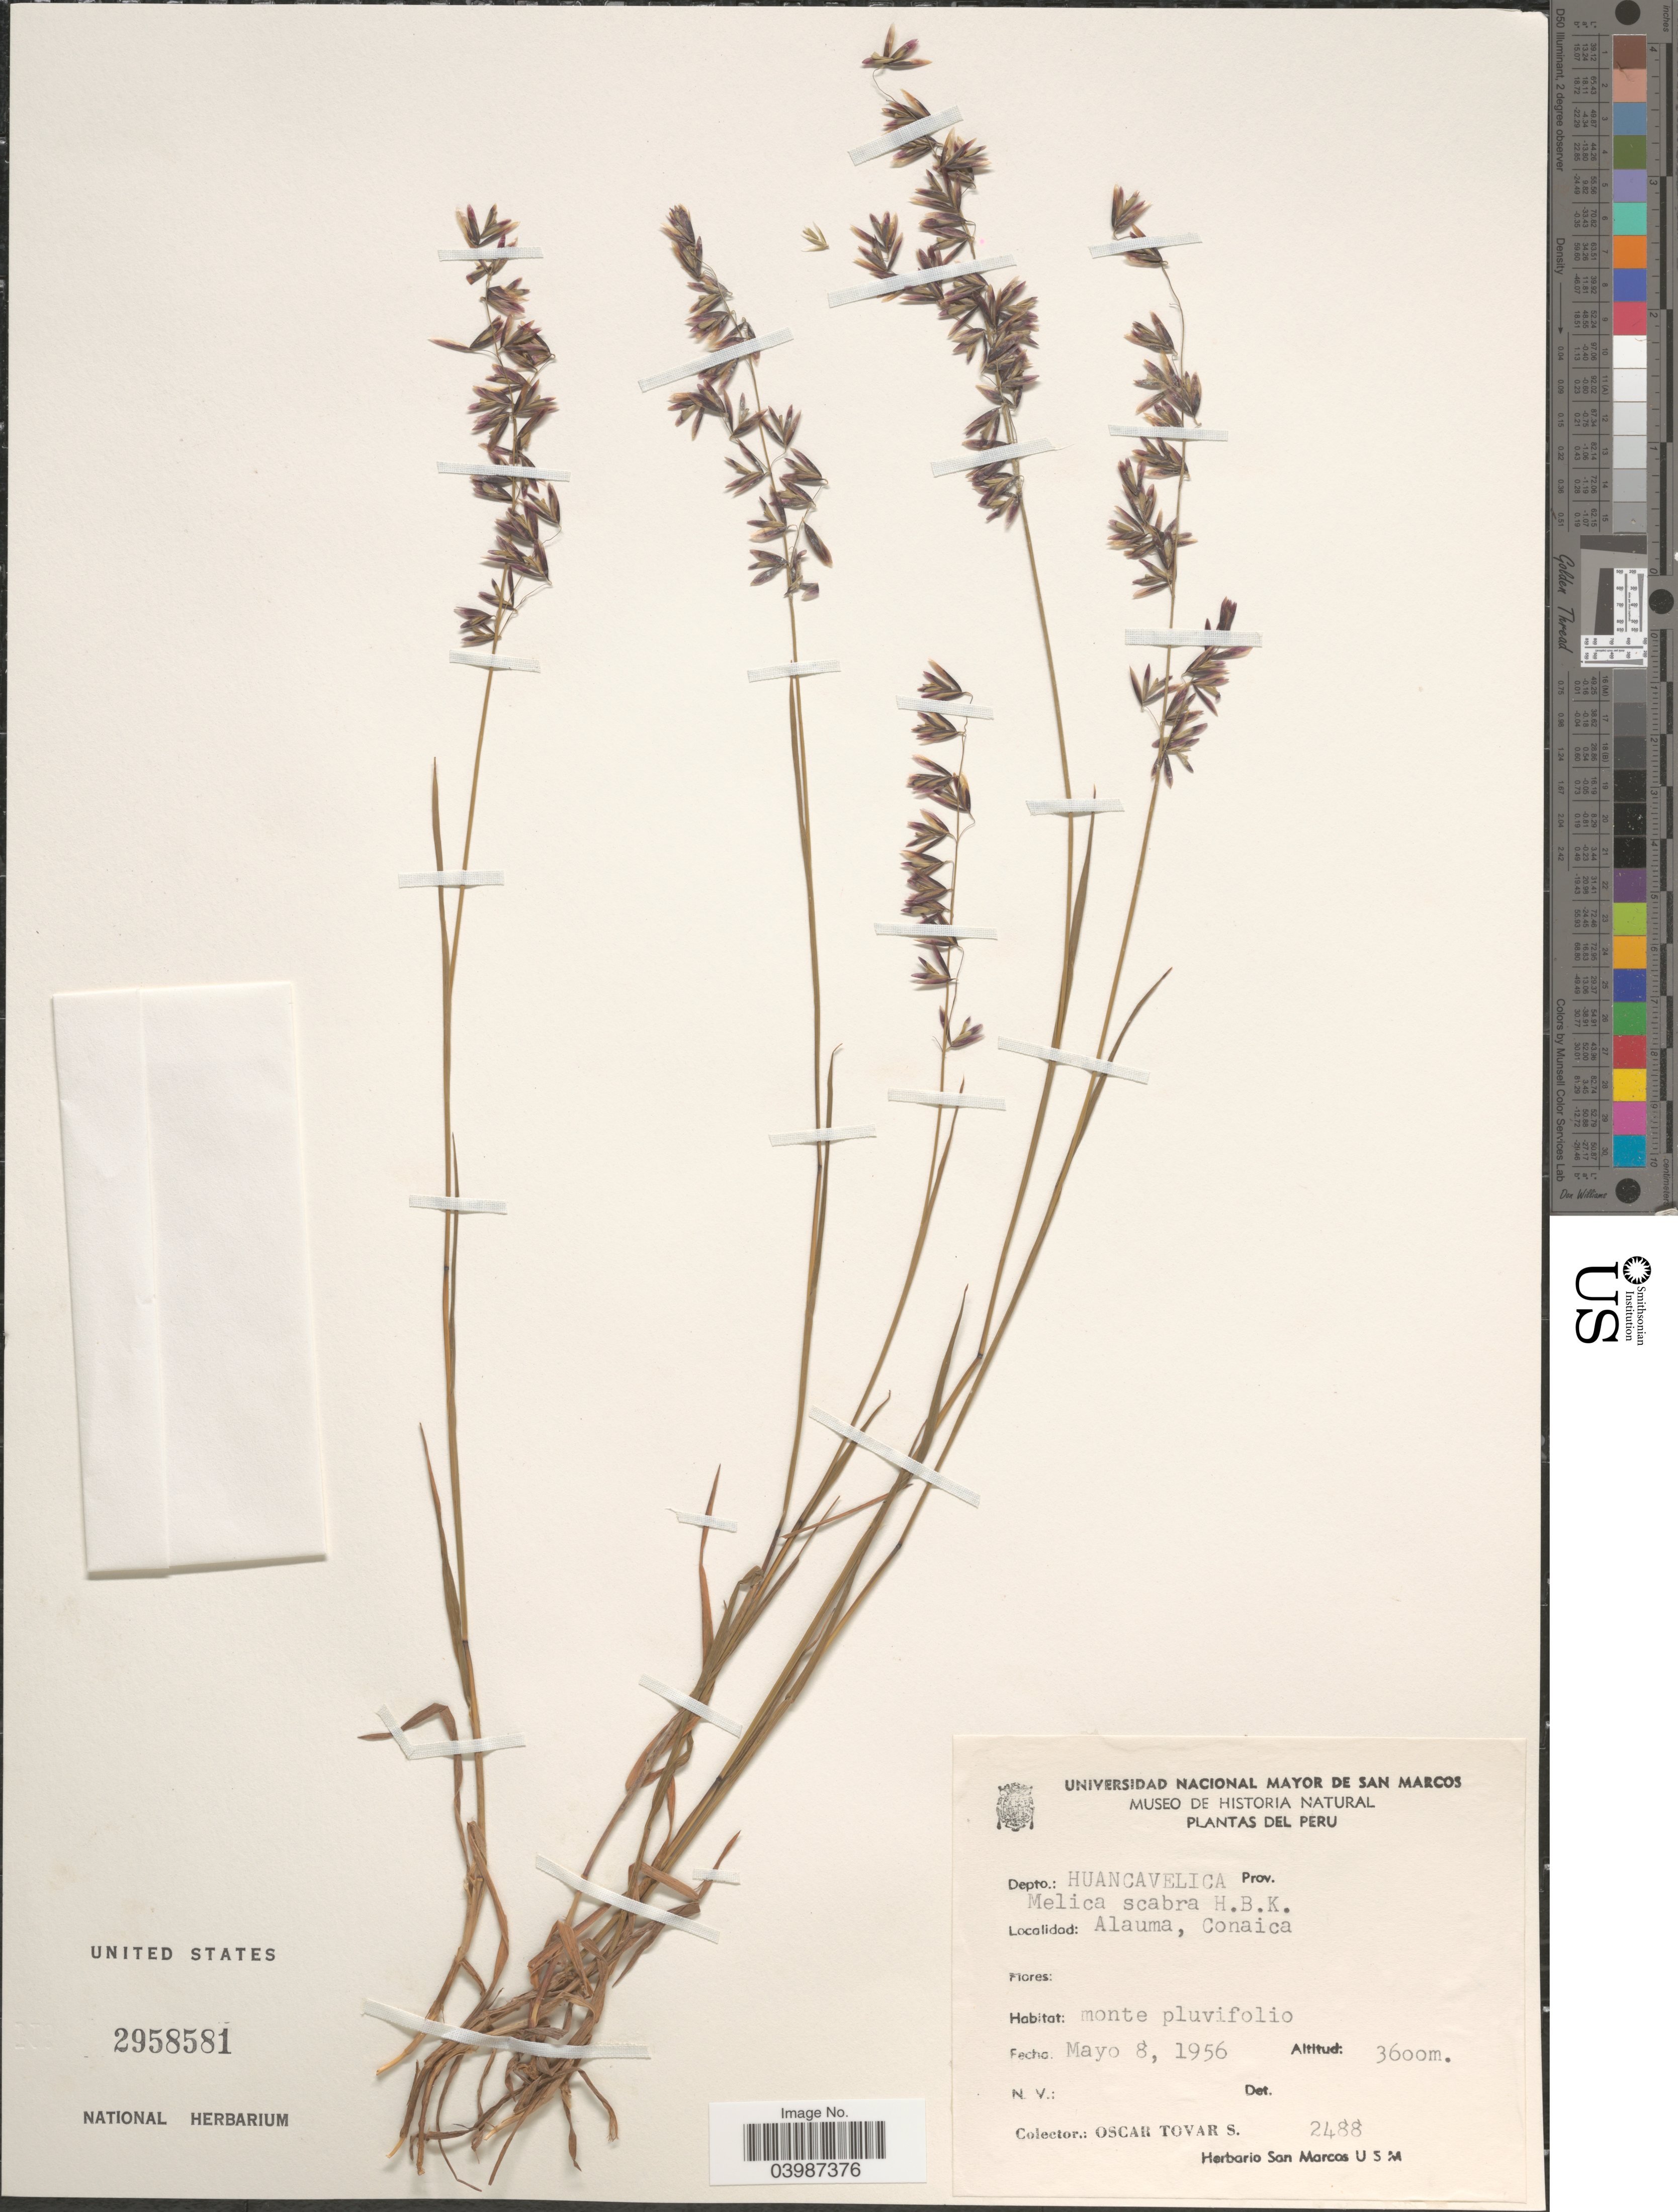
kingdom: Plantae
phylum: Tracheophyta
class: Liliopsida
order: Poales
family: Poaceae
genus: Melica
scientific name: Melica scabra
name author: Kunth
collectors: Ó. Tovar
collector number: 2488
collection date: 1956-05-08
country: Peru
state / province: Huancavelica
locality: Depto.: Huancavelica. Alauma, Conaica. Monte pluvifolio.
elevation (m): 3600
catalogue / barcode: US 2958581